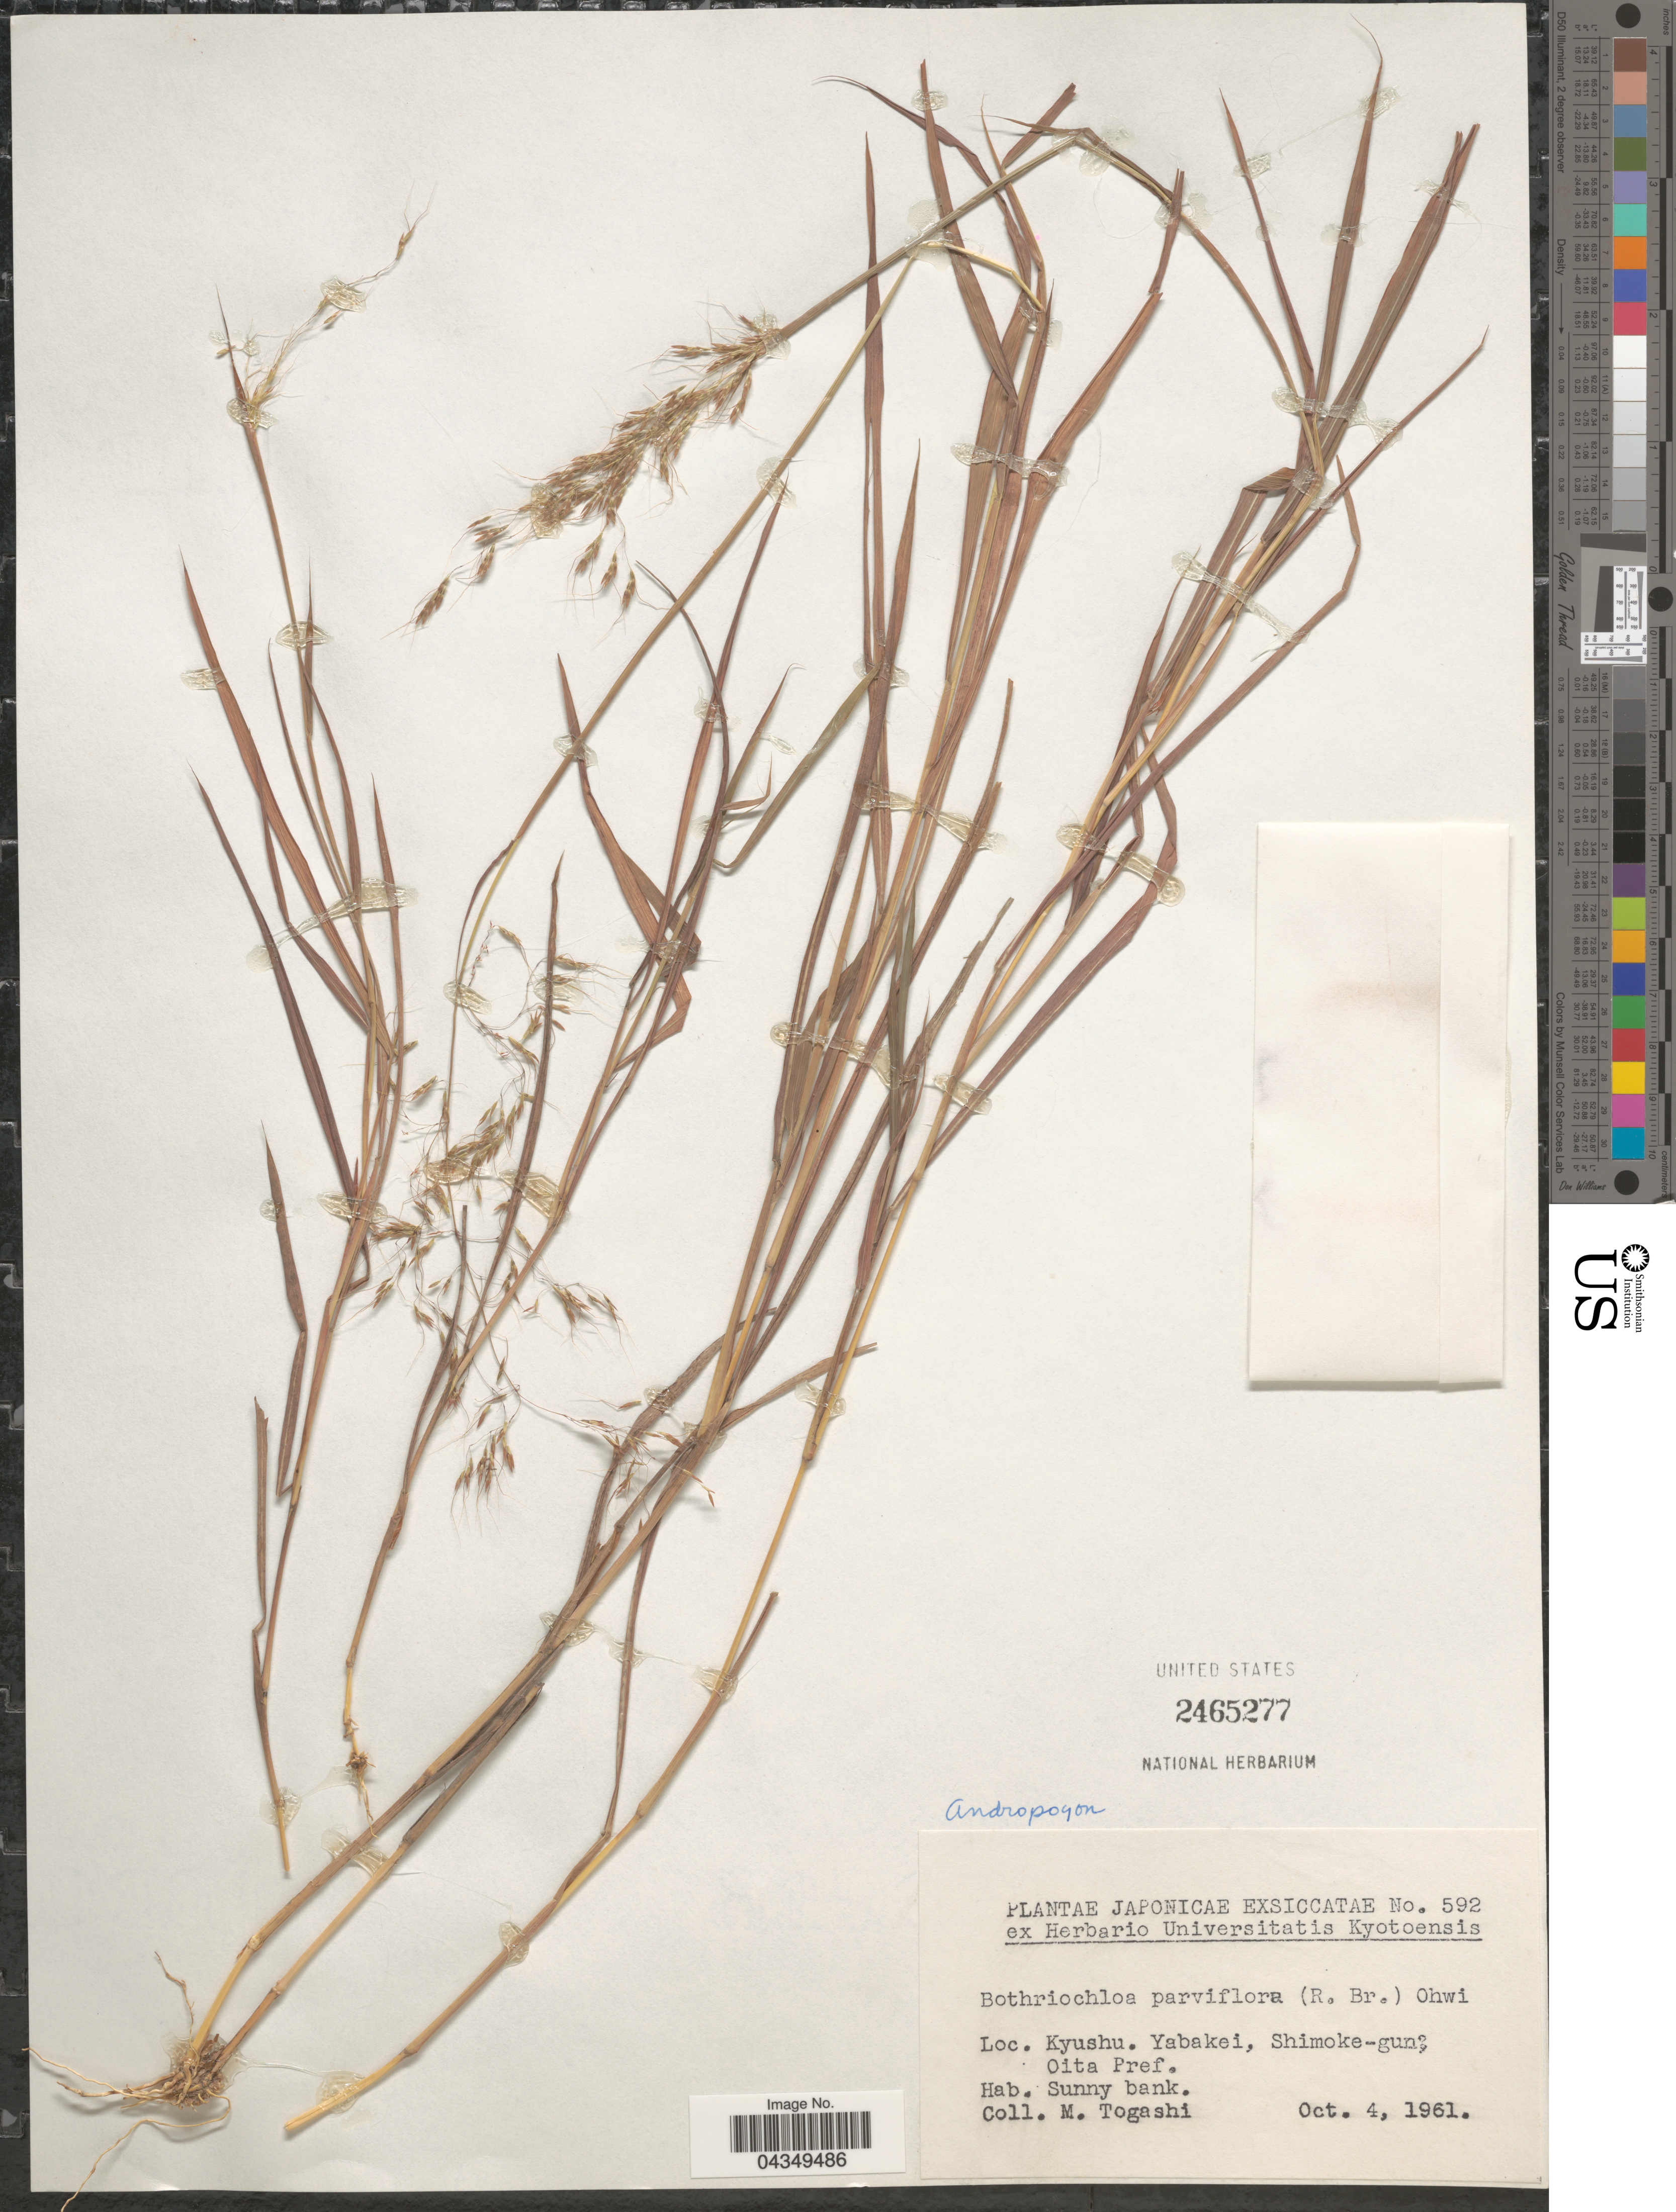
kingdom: Plantae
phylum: Tracheophyta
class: Liliopsida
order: Poales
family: Poaceae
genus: Capillipedium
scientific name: Capillipedium parviflorum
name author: (R. Br.) Stapf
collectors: M. Togashi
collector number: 592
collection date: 1961-10-04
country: Japan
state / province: Oita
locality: Kyushu. Yabakei, Shimoke-gun, Oita Pref.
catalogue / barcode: US 2465277